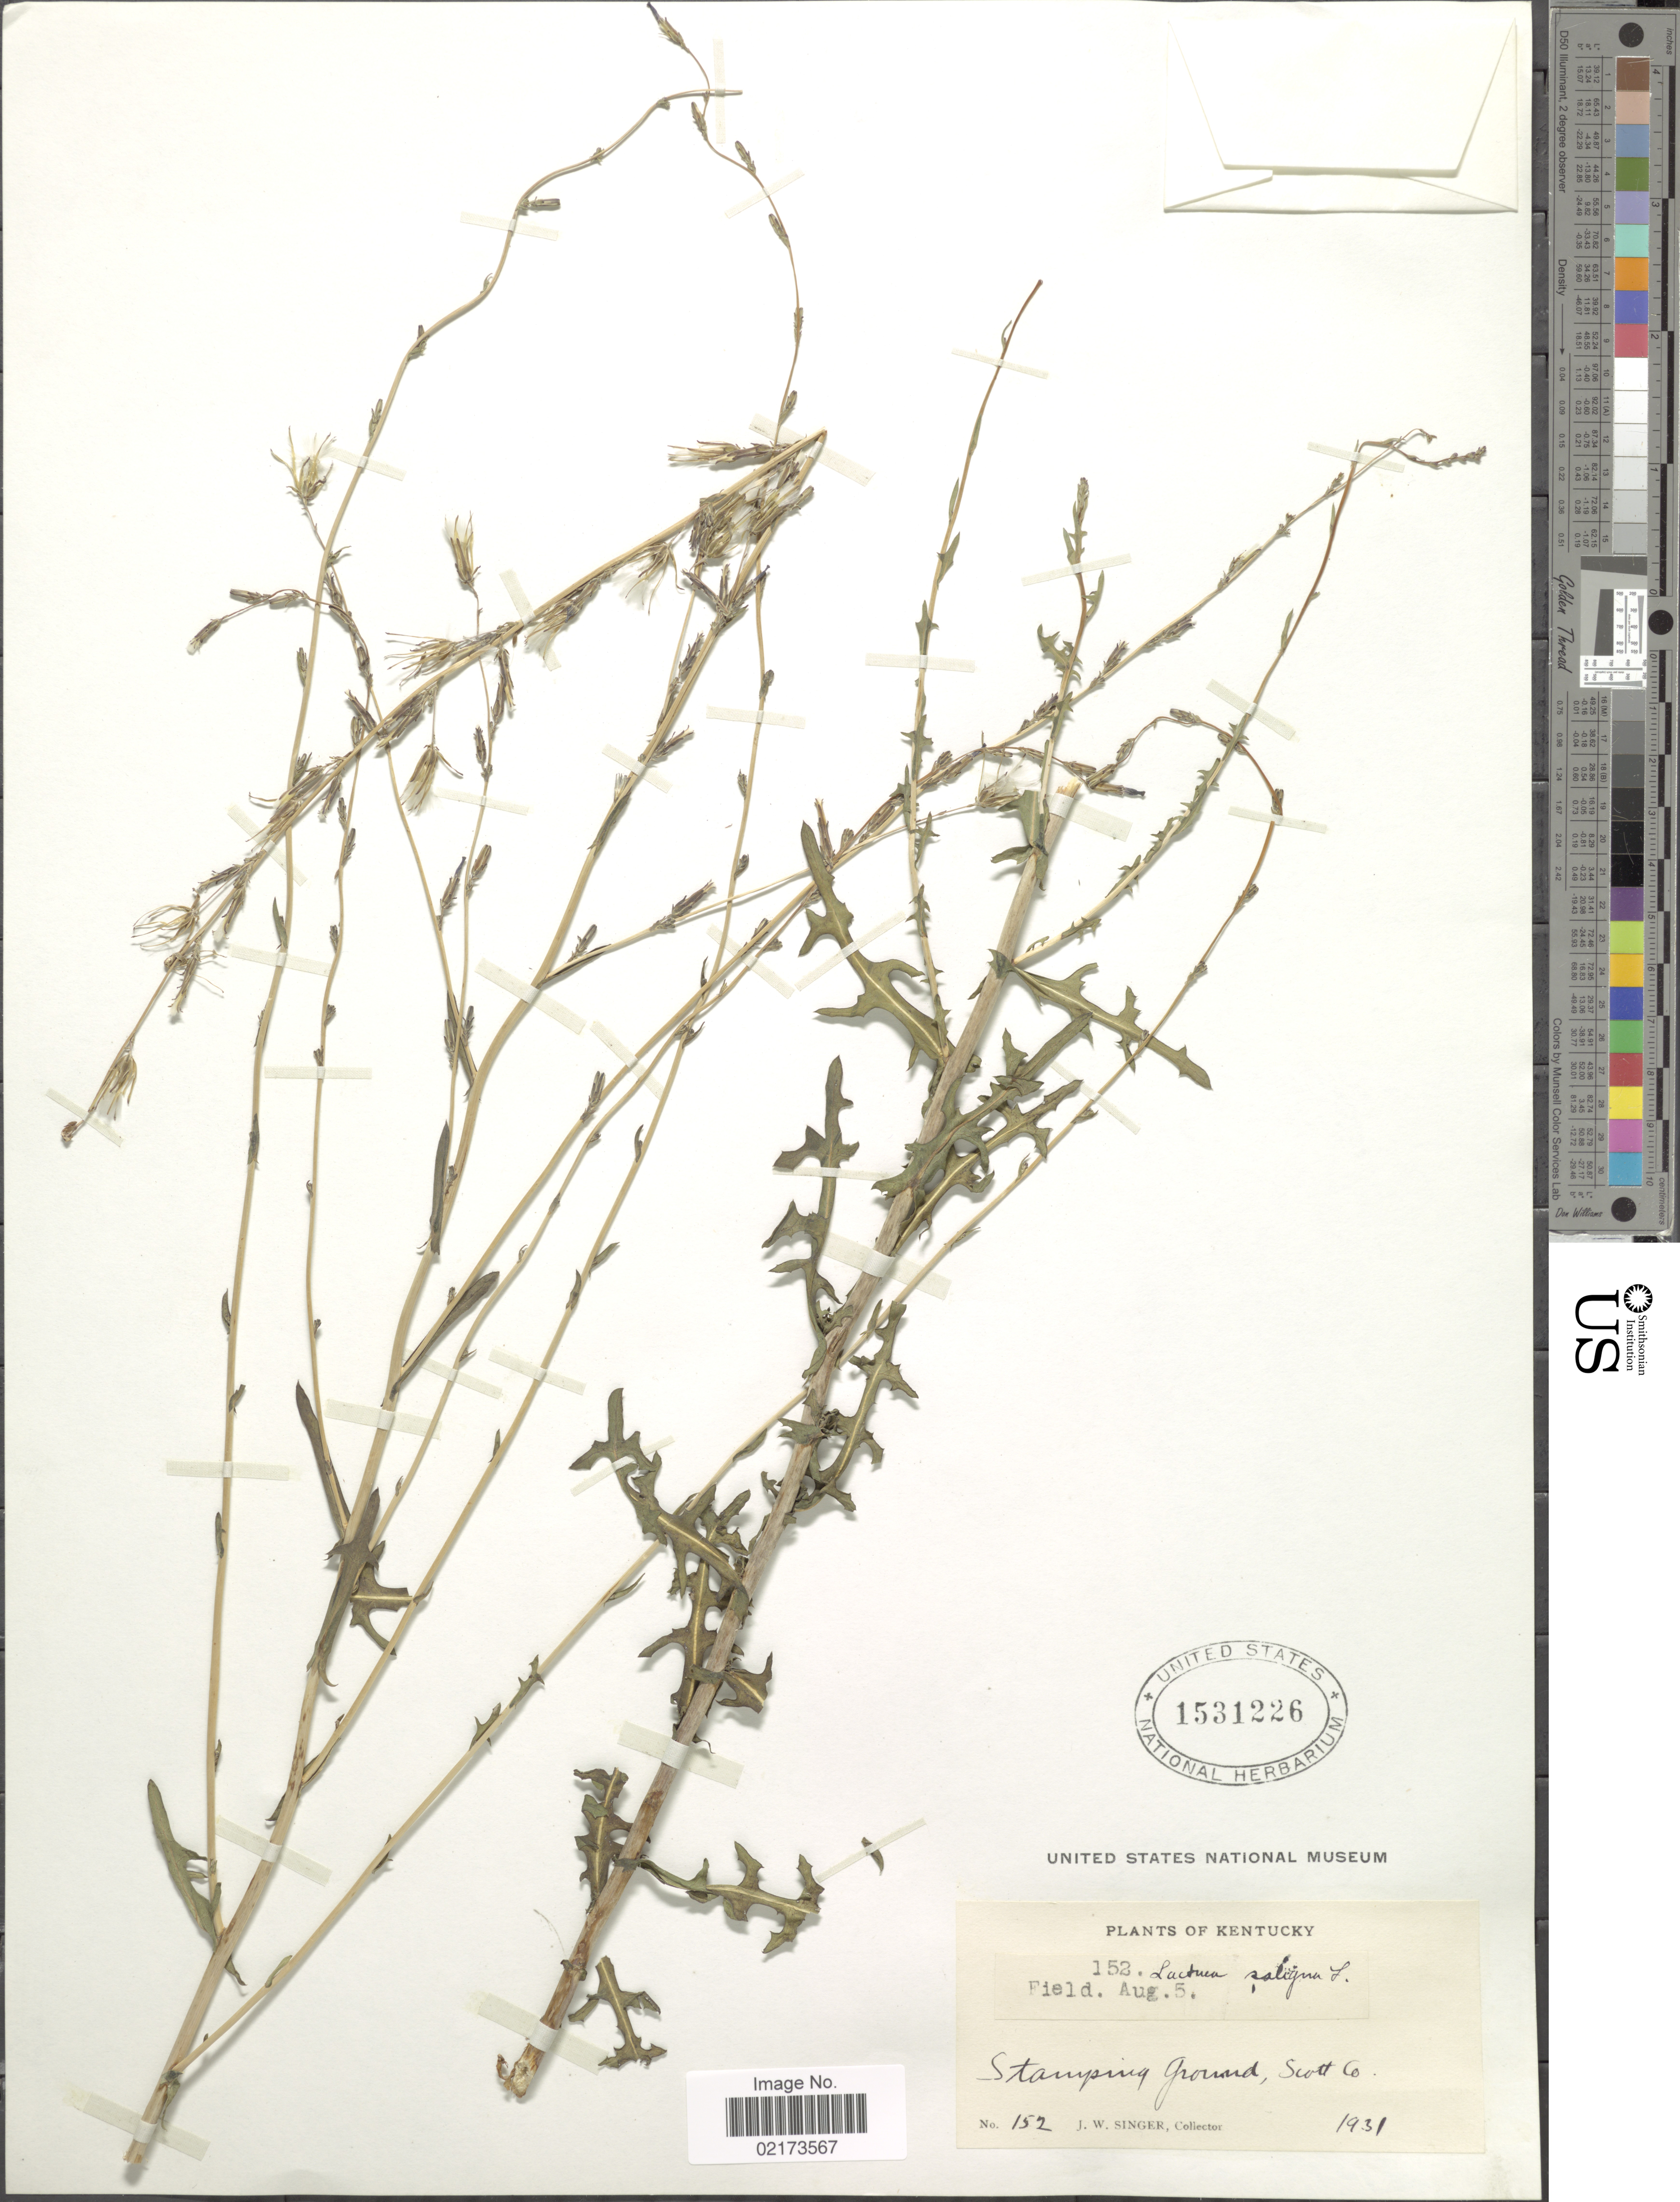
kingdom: Plantae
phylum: Tracheophyta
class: Magnoliopsida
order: Asterales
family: Asteraceae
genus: Lactuca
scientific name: Lactuca saligna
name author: L.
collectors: J. EW. Singer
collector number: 152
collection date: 1931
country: United States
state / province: Kentucky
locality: Stamping Ground, Scott Co.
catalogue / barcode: US 1531226